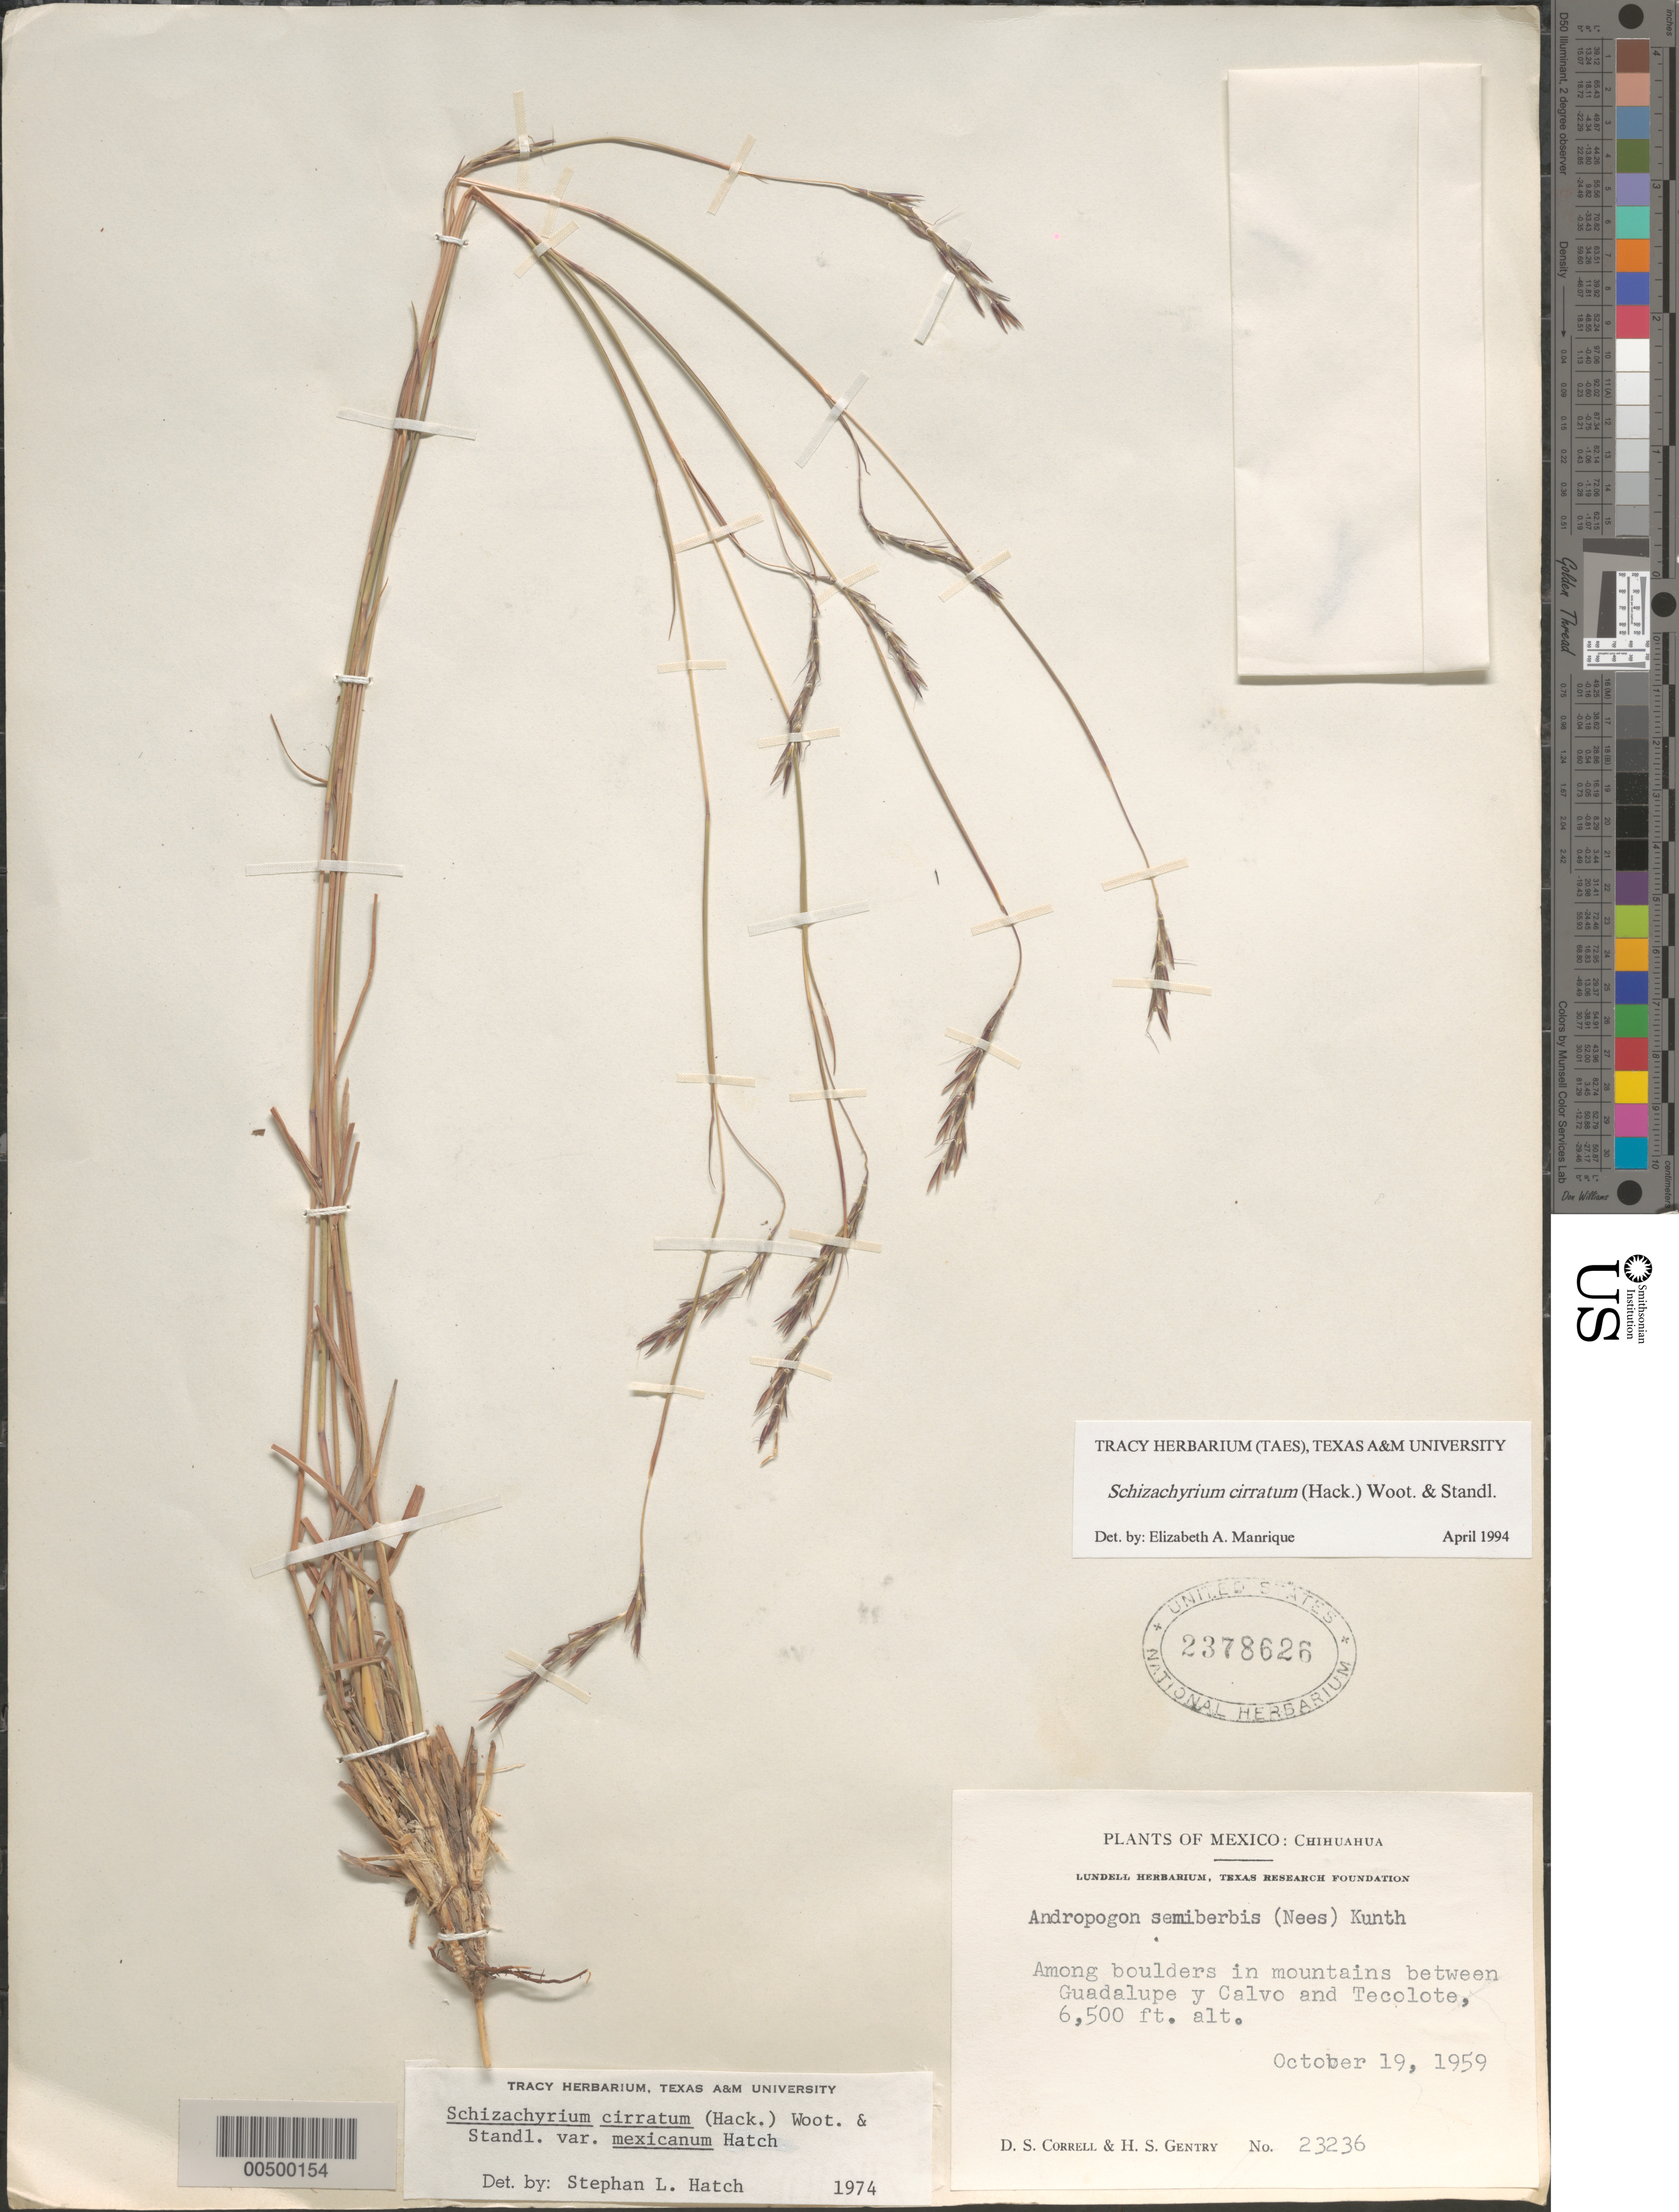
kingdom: Plantae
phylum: Tracheophyta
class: Liliopsida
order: Poales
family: Poaceae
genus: Schizachyrium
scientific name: Schizachyrium cirratum var. cirratum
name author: (Hack.) Wooton & Standl.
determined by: Manrique, E. A.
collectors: D. S. Correll & H. S. Gentry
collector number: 23236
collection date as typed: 19 Oct 1959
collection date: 1959-10-19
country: Mexico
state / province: Chihuahua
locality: In mts between Guadalupe y Calvo and Tecolote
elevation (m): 1981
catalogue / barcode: US 2378626